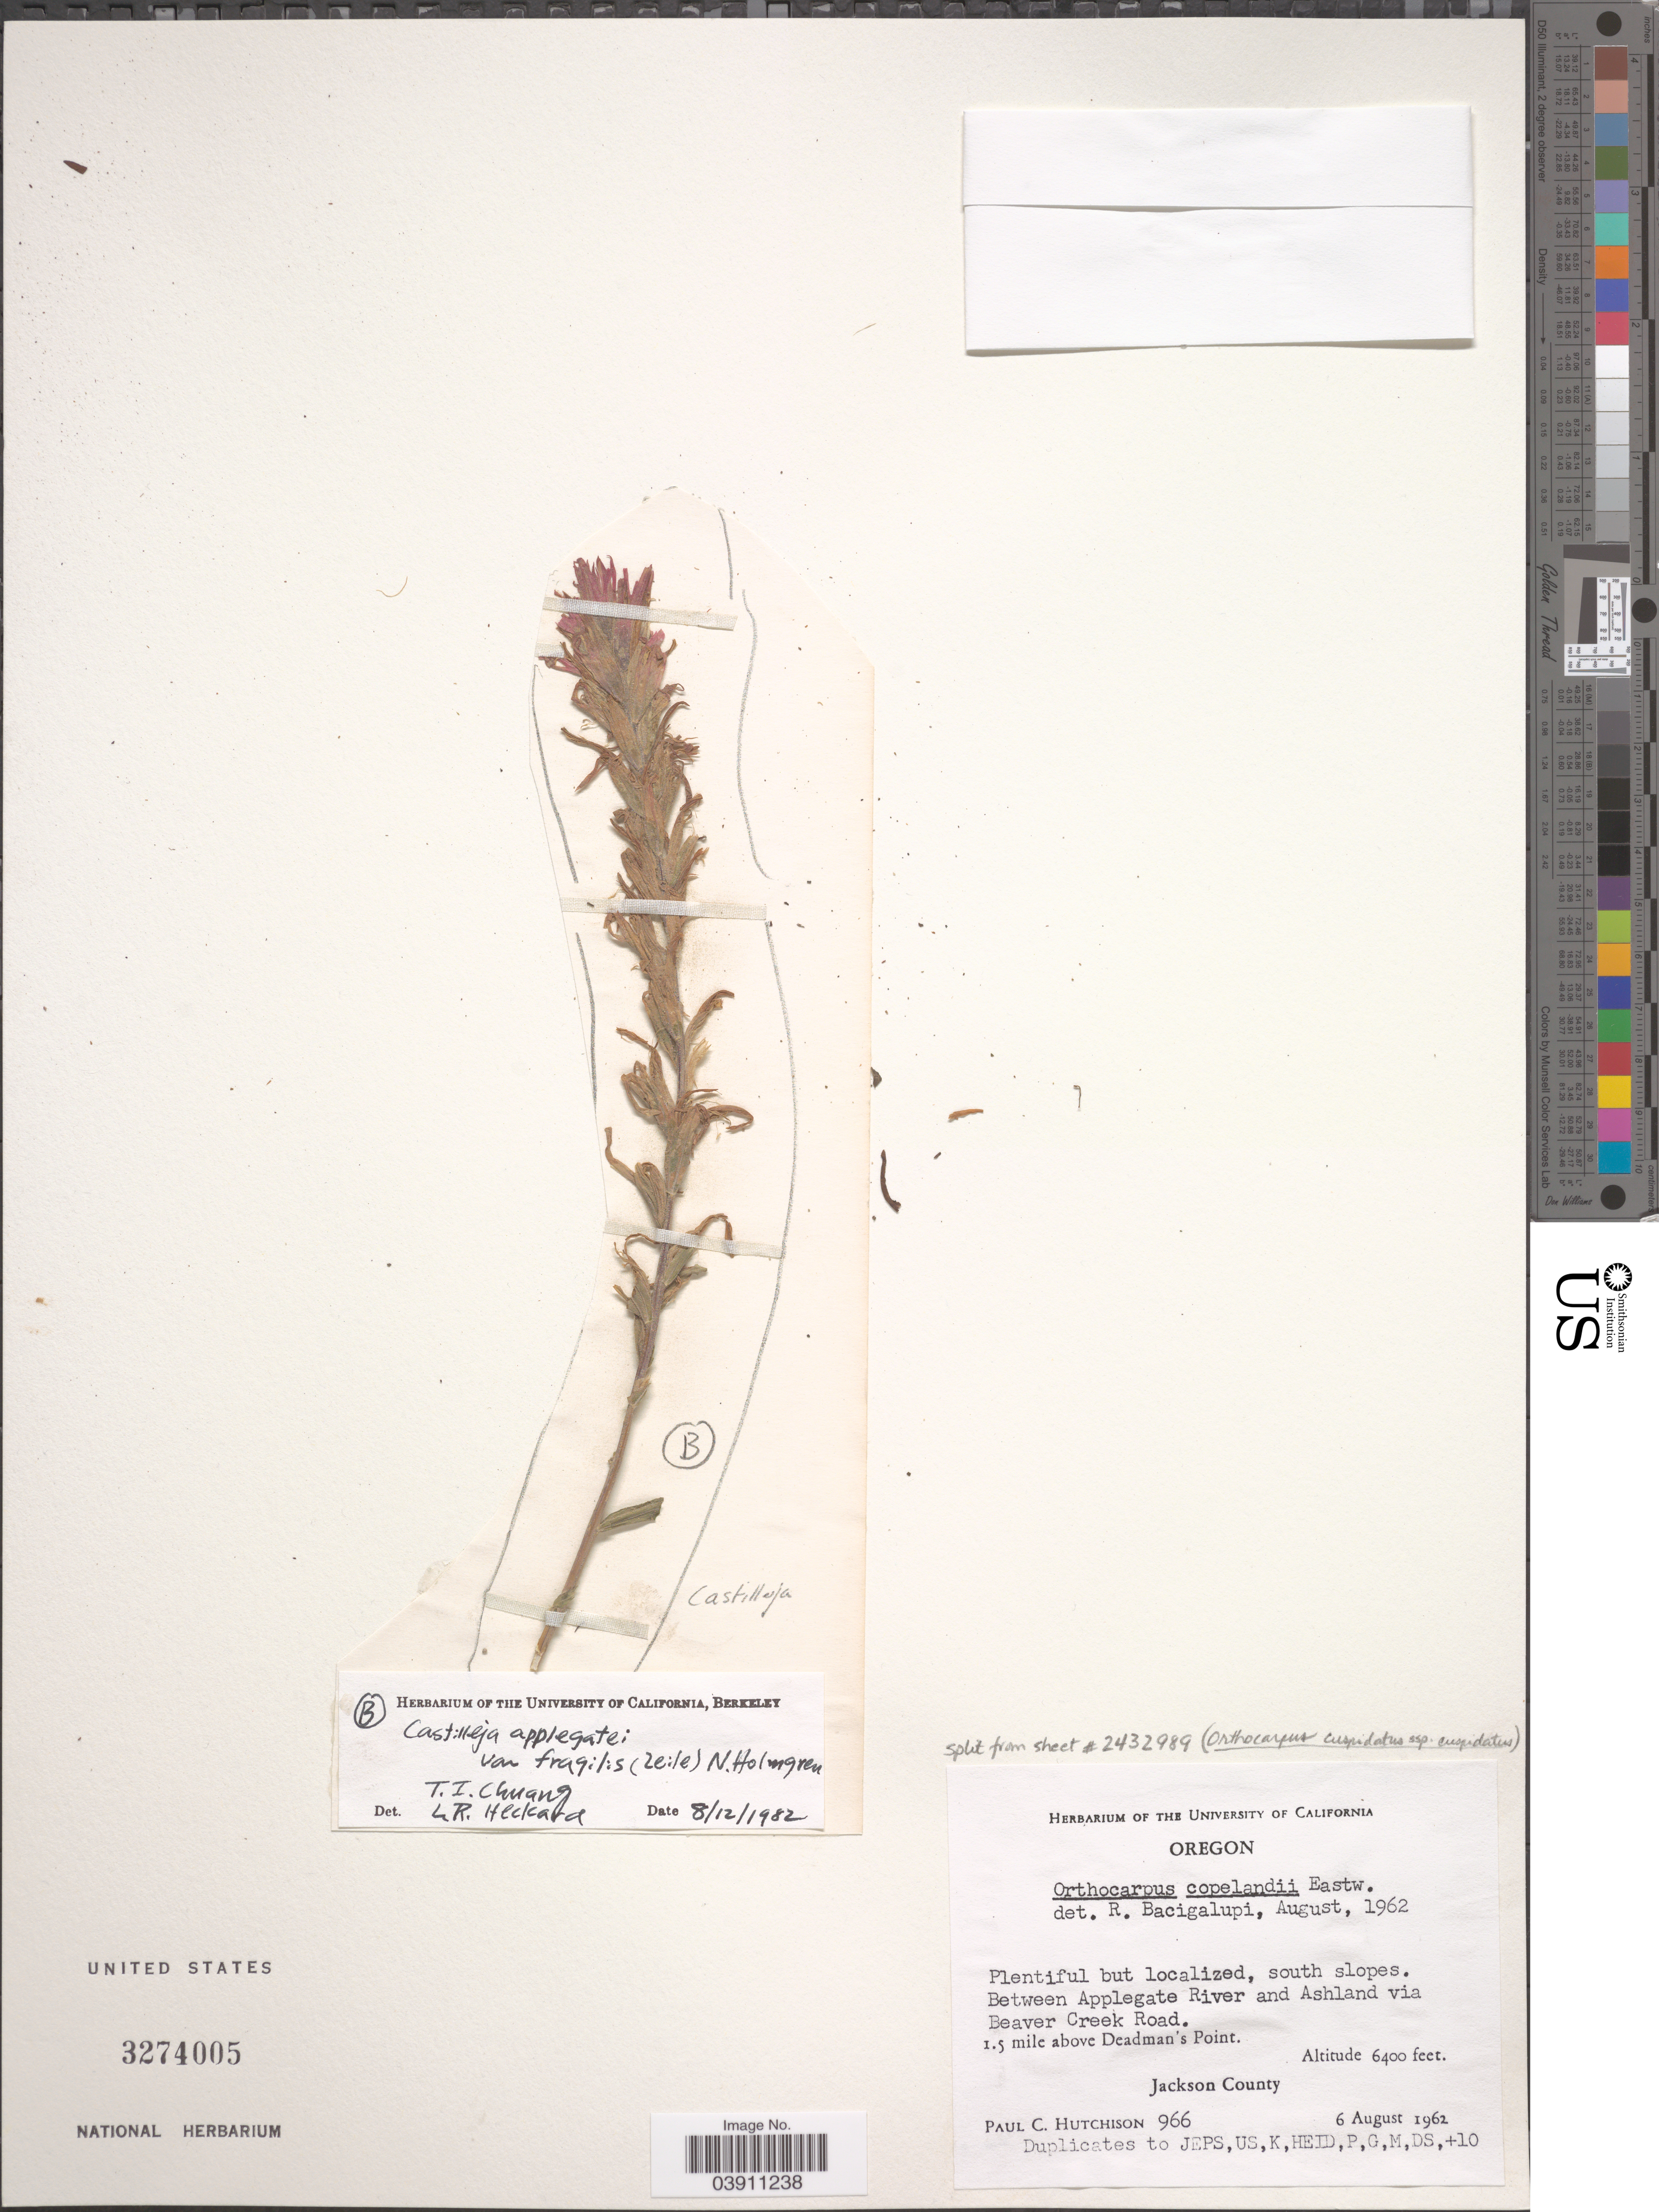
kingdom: Plantae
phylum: Tracheophyta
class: Magnoliopsida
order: Lamiales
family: Orobanchaceae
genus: Castilleja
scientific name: Castilleja applegatei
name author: Fernald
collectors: P. C. Hutchison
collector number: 966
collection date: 1962-08-06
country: United States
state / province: Oregon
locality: South slopes. Between Applegate River and Ashland via Beaver Creek Road. 1.5 mile above Deadman's Point. Jackson County.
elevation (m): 1951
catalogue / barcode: US 3274005